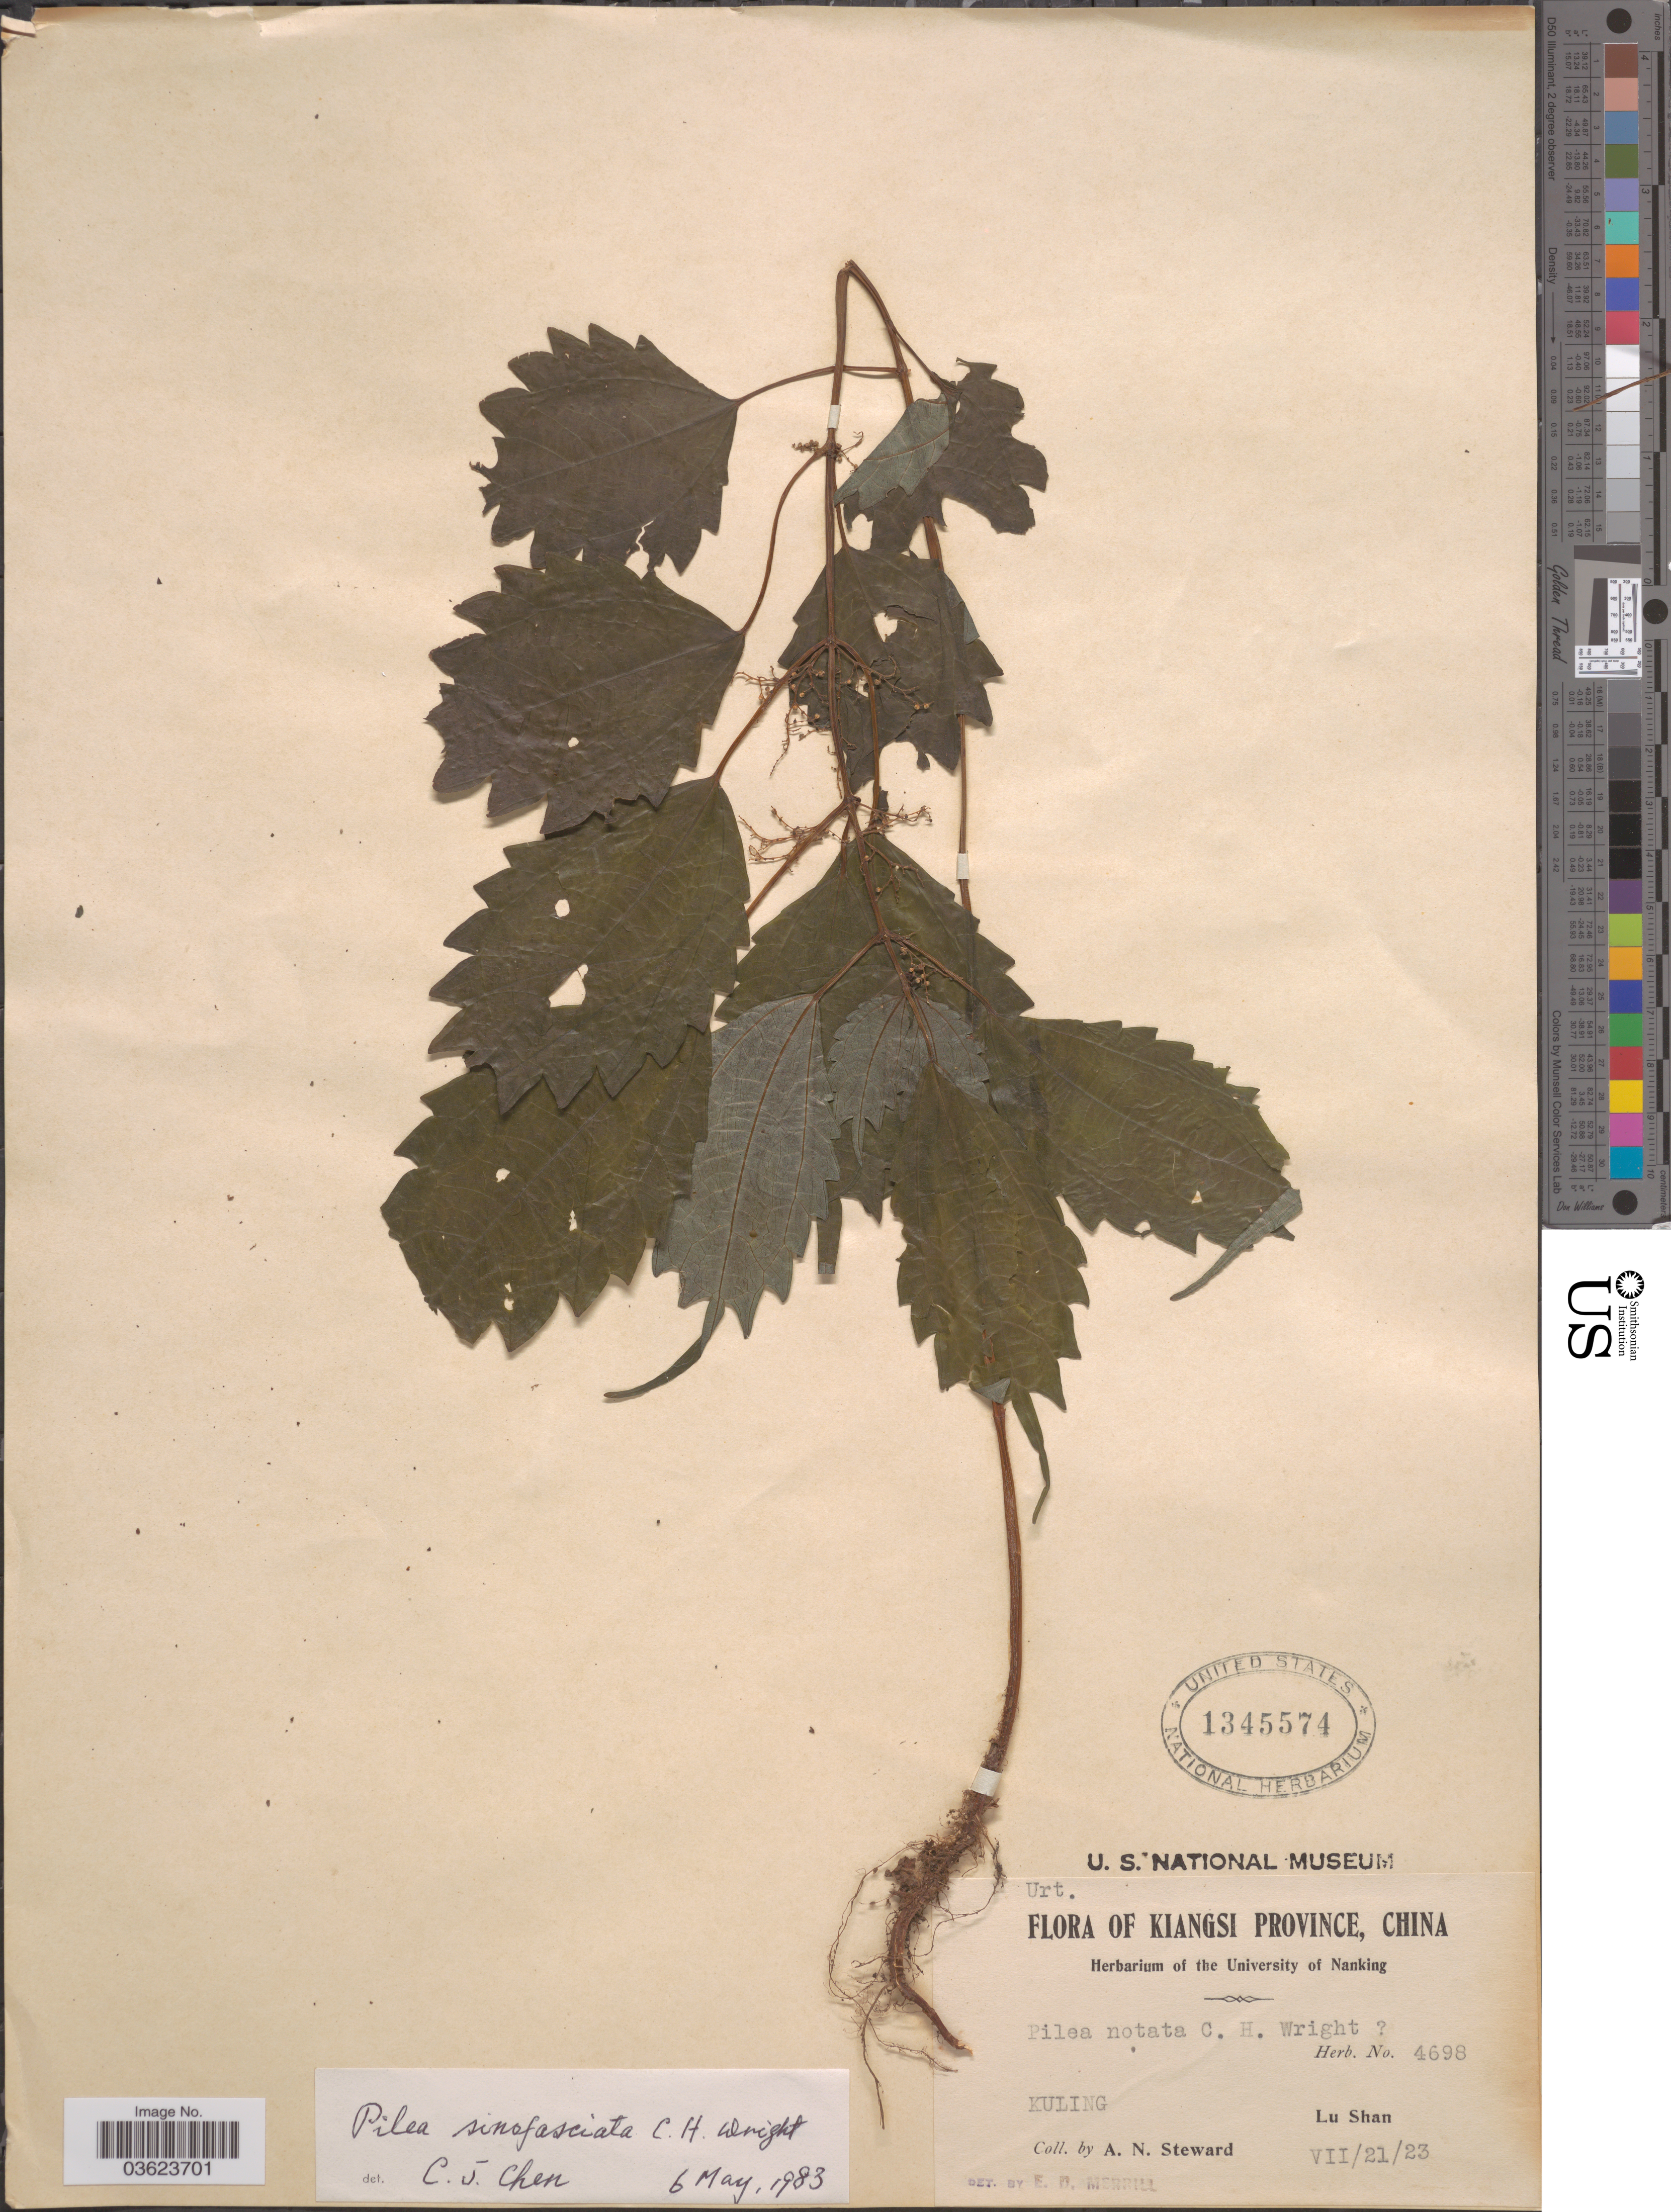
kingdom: Plantae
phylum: Tracheophyta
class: Magnoliopsida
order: Rosales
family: Urticaceae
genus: Pilea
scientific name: Pilea sinofasciata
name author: C.J. Chen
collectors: A. N. Steward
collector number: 4698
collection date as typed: Transcribed d/m/y: 21/7/23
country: China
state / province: Jiangxi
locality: Kiangsi Province. Kuling. Lu Shan.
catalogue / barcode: US 1345574